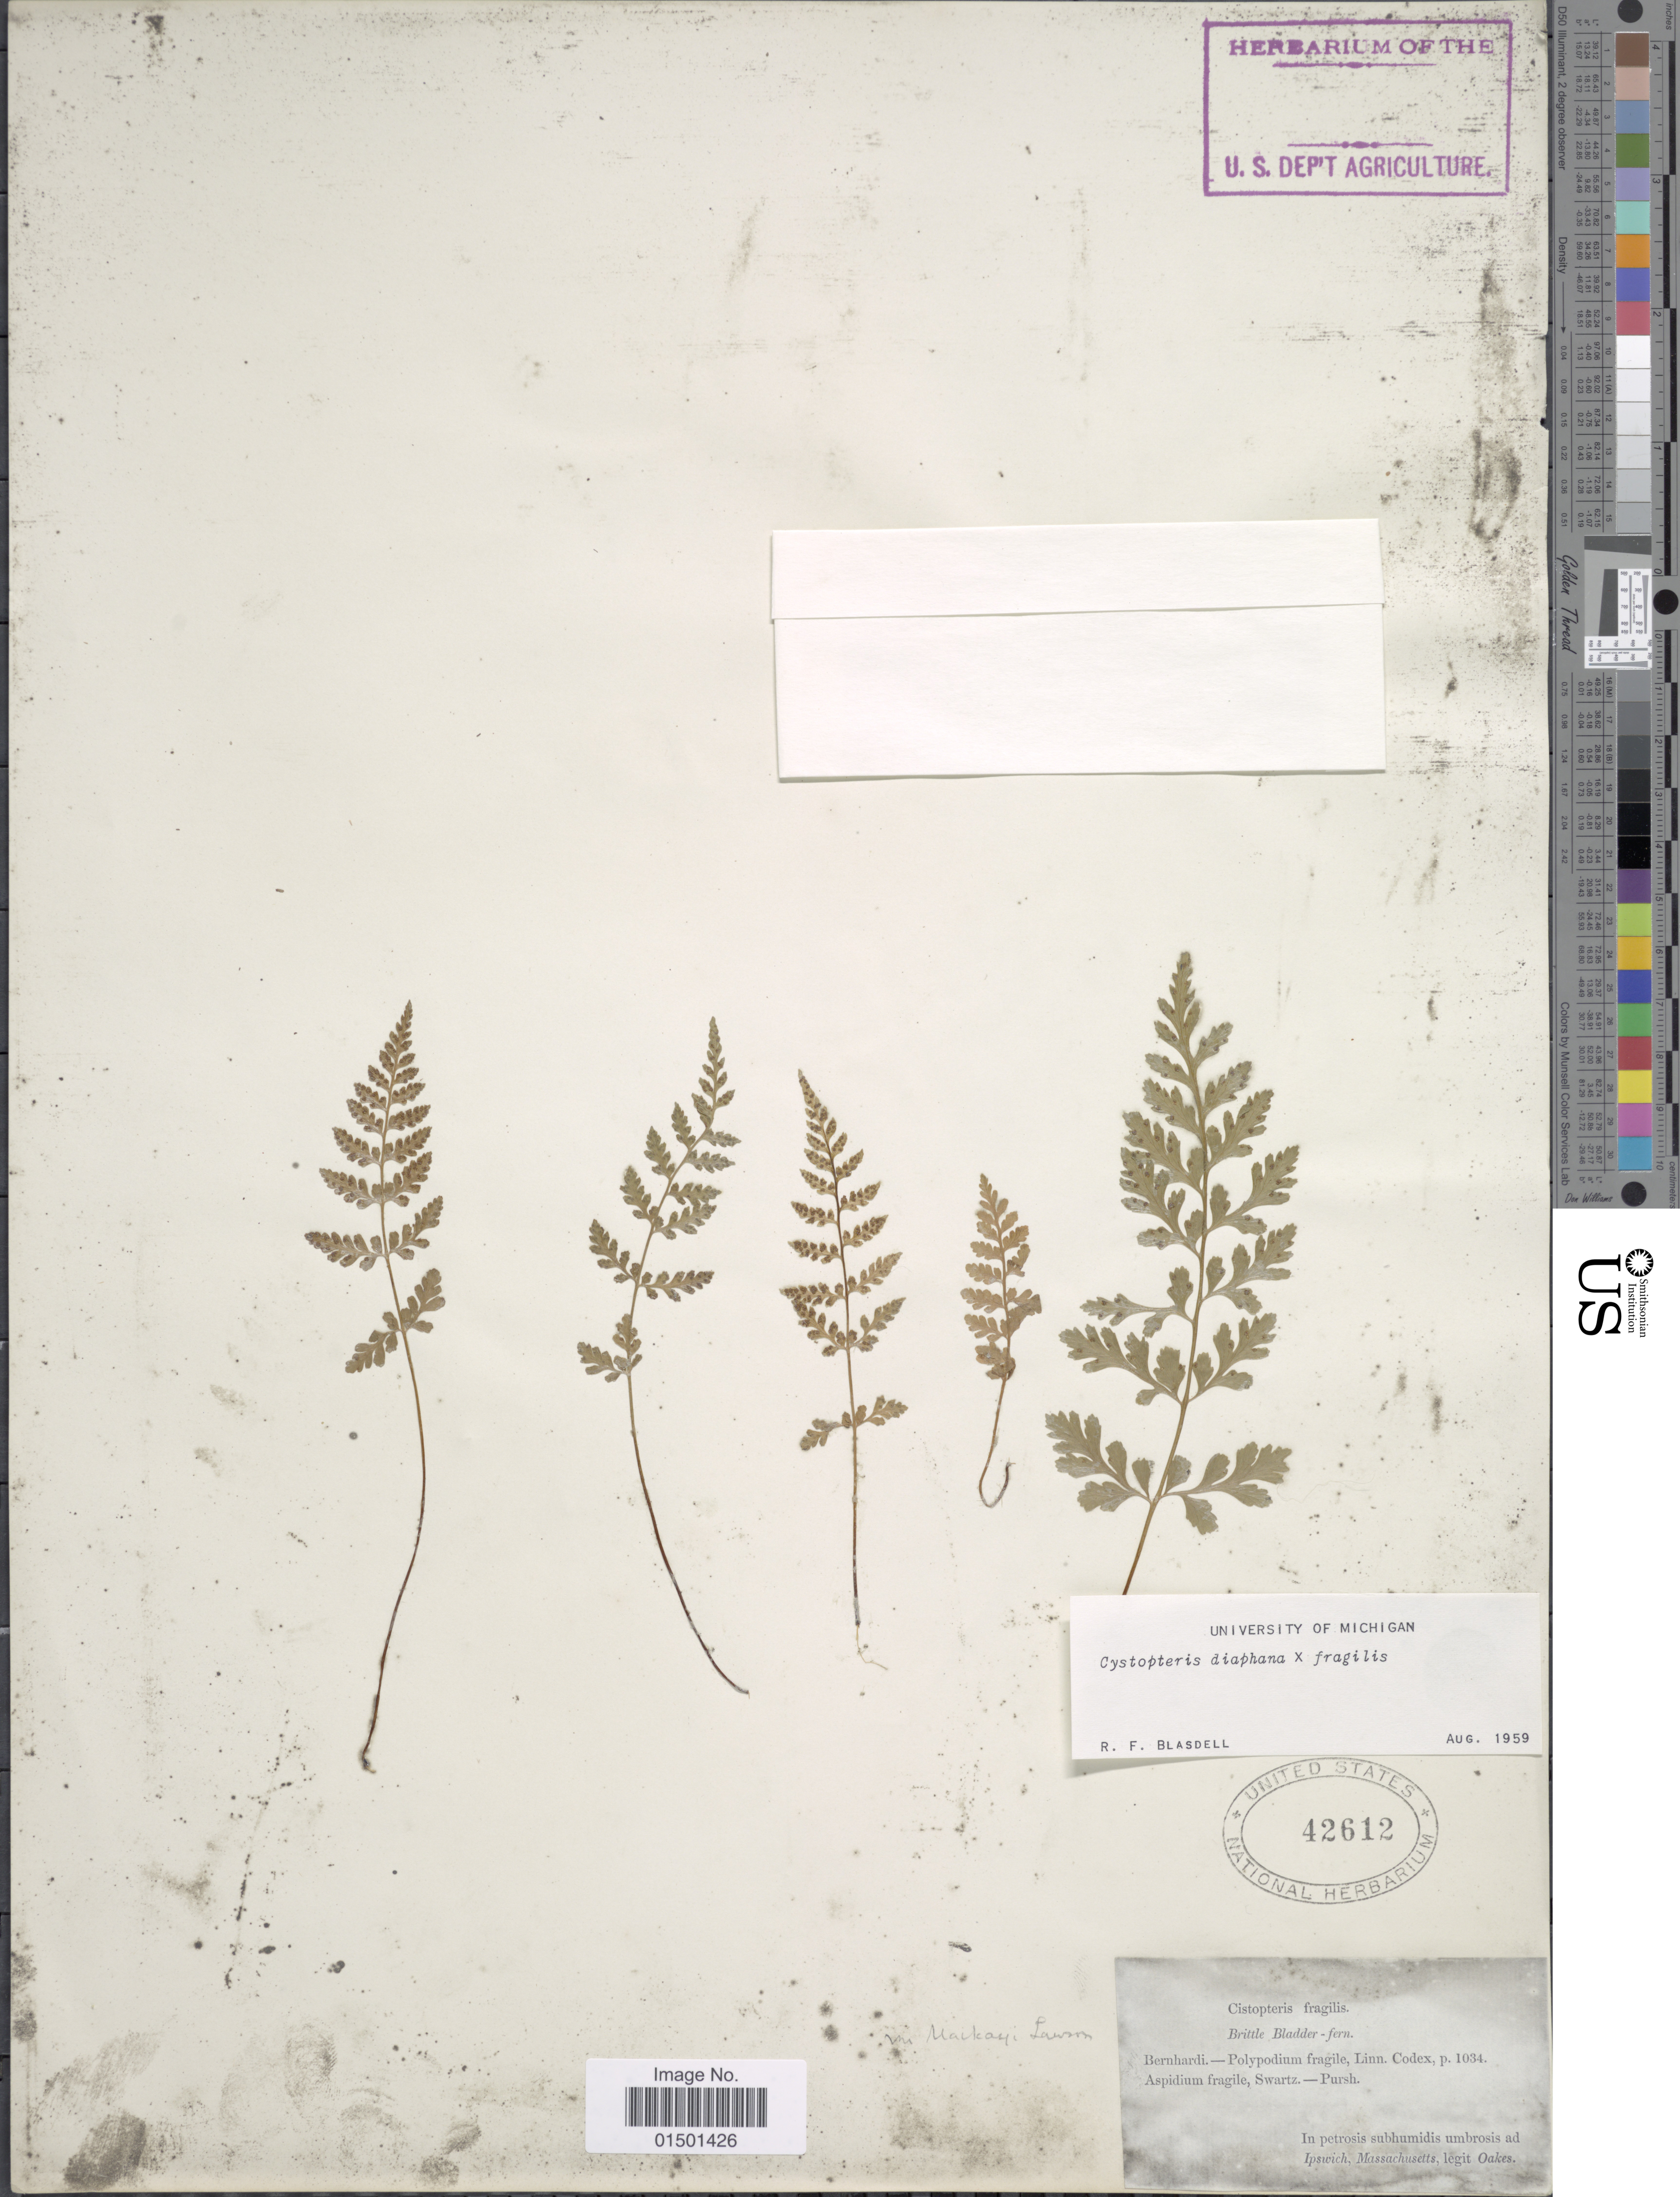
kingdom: Plantae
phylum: Tracheophyta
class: Polypodiopsida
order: Polypodiales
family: Cystopteridaceae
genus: Cystopteris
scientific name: Cystopteris diaphana x C. fragilis (L.) Bernh.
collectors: -. Oakes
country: United States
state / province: Massachusetts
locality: Ipswich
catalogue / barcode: US 42612